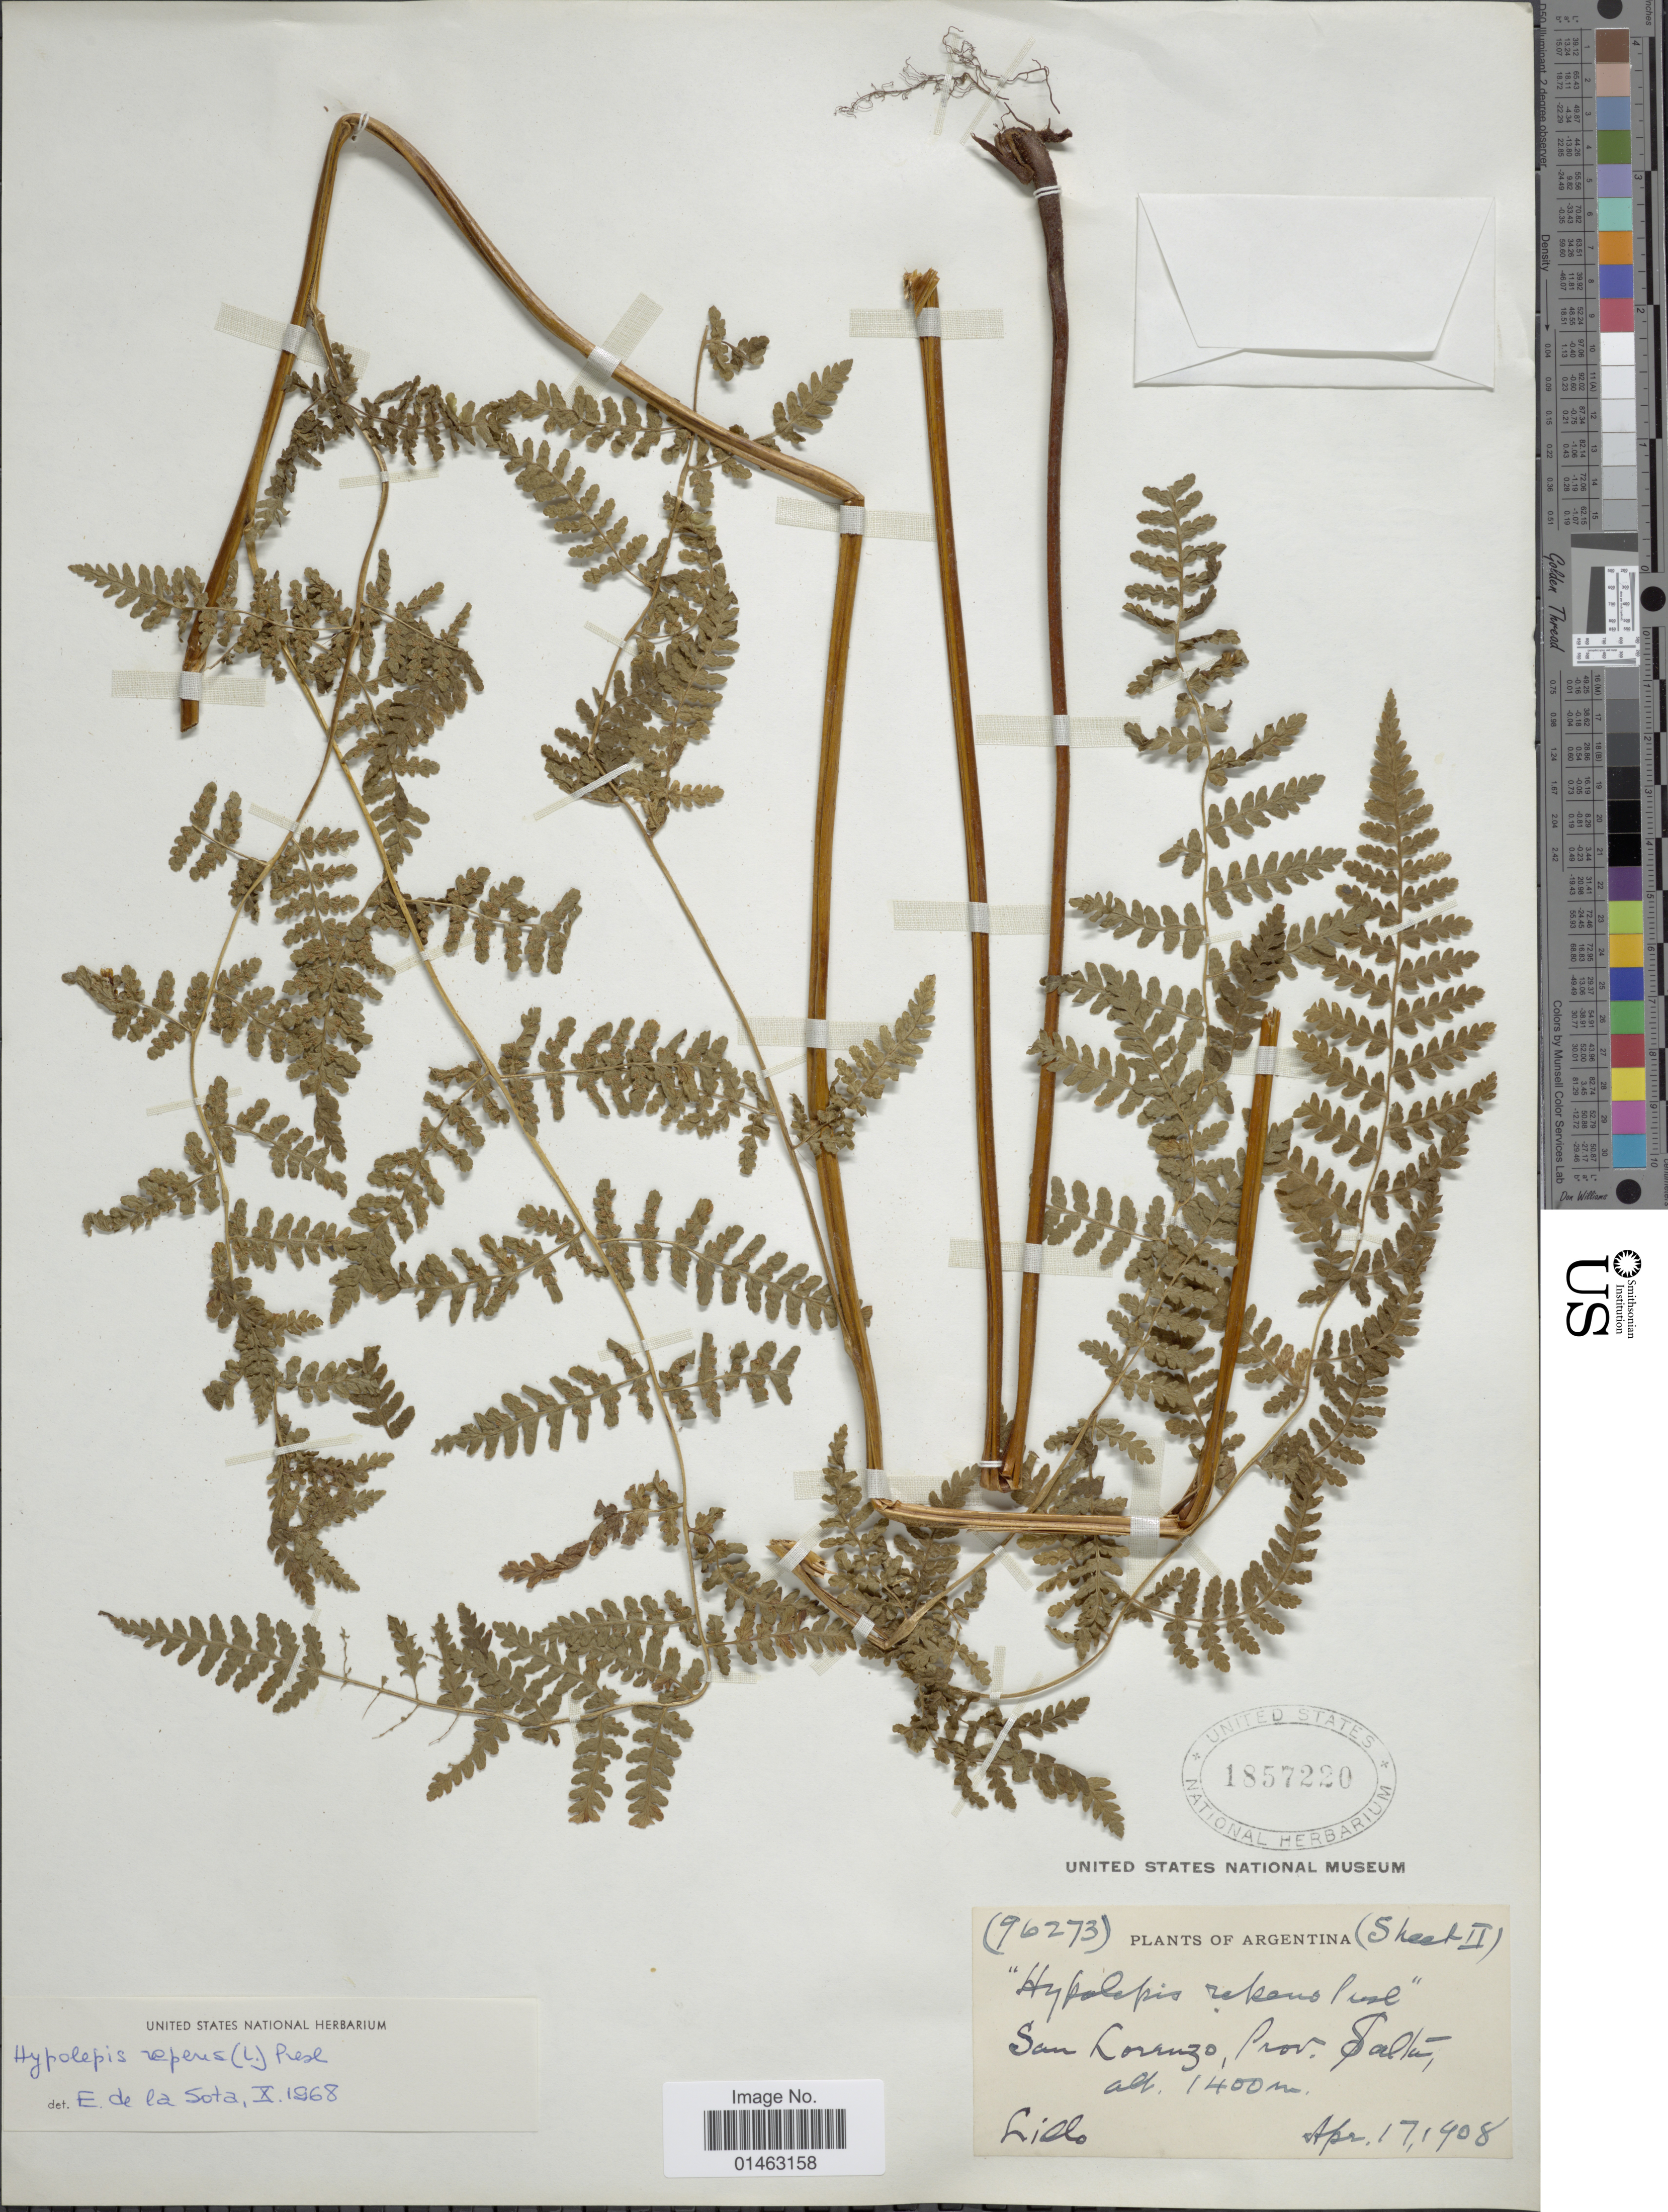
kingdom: Plantae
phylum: Tracheophyta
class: Polypodiopsida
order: Polypodiales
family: Dennstaedtiaceae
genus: Hypolepis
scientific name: Hypolepis repens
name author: (L.) C. Presl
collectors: M. Lillo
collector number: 96273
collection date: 1908-04-17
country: Argentina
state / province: Salta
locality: San Lorenzo, prov. Salta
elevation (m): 1400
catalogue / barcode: US 1857220